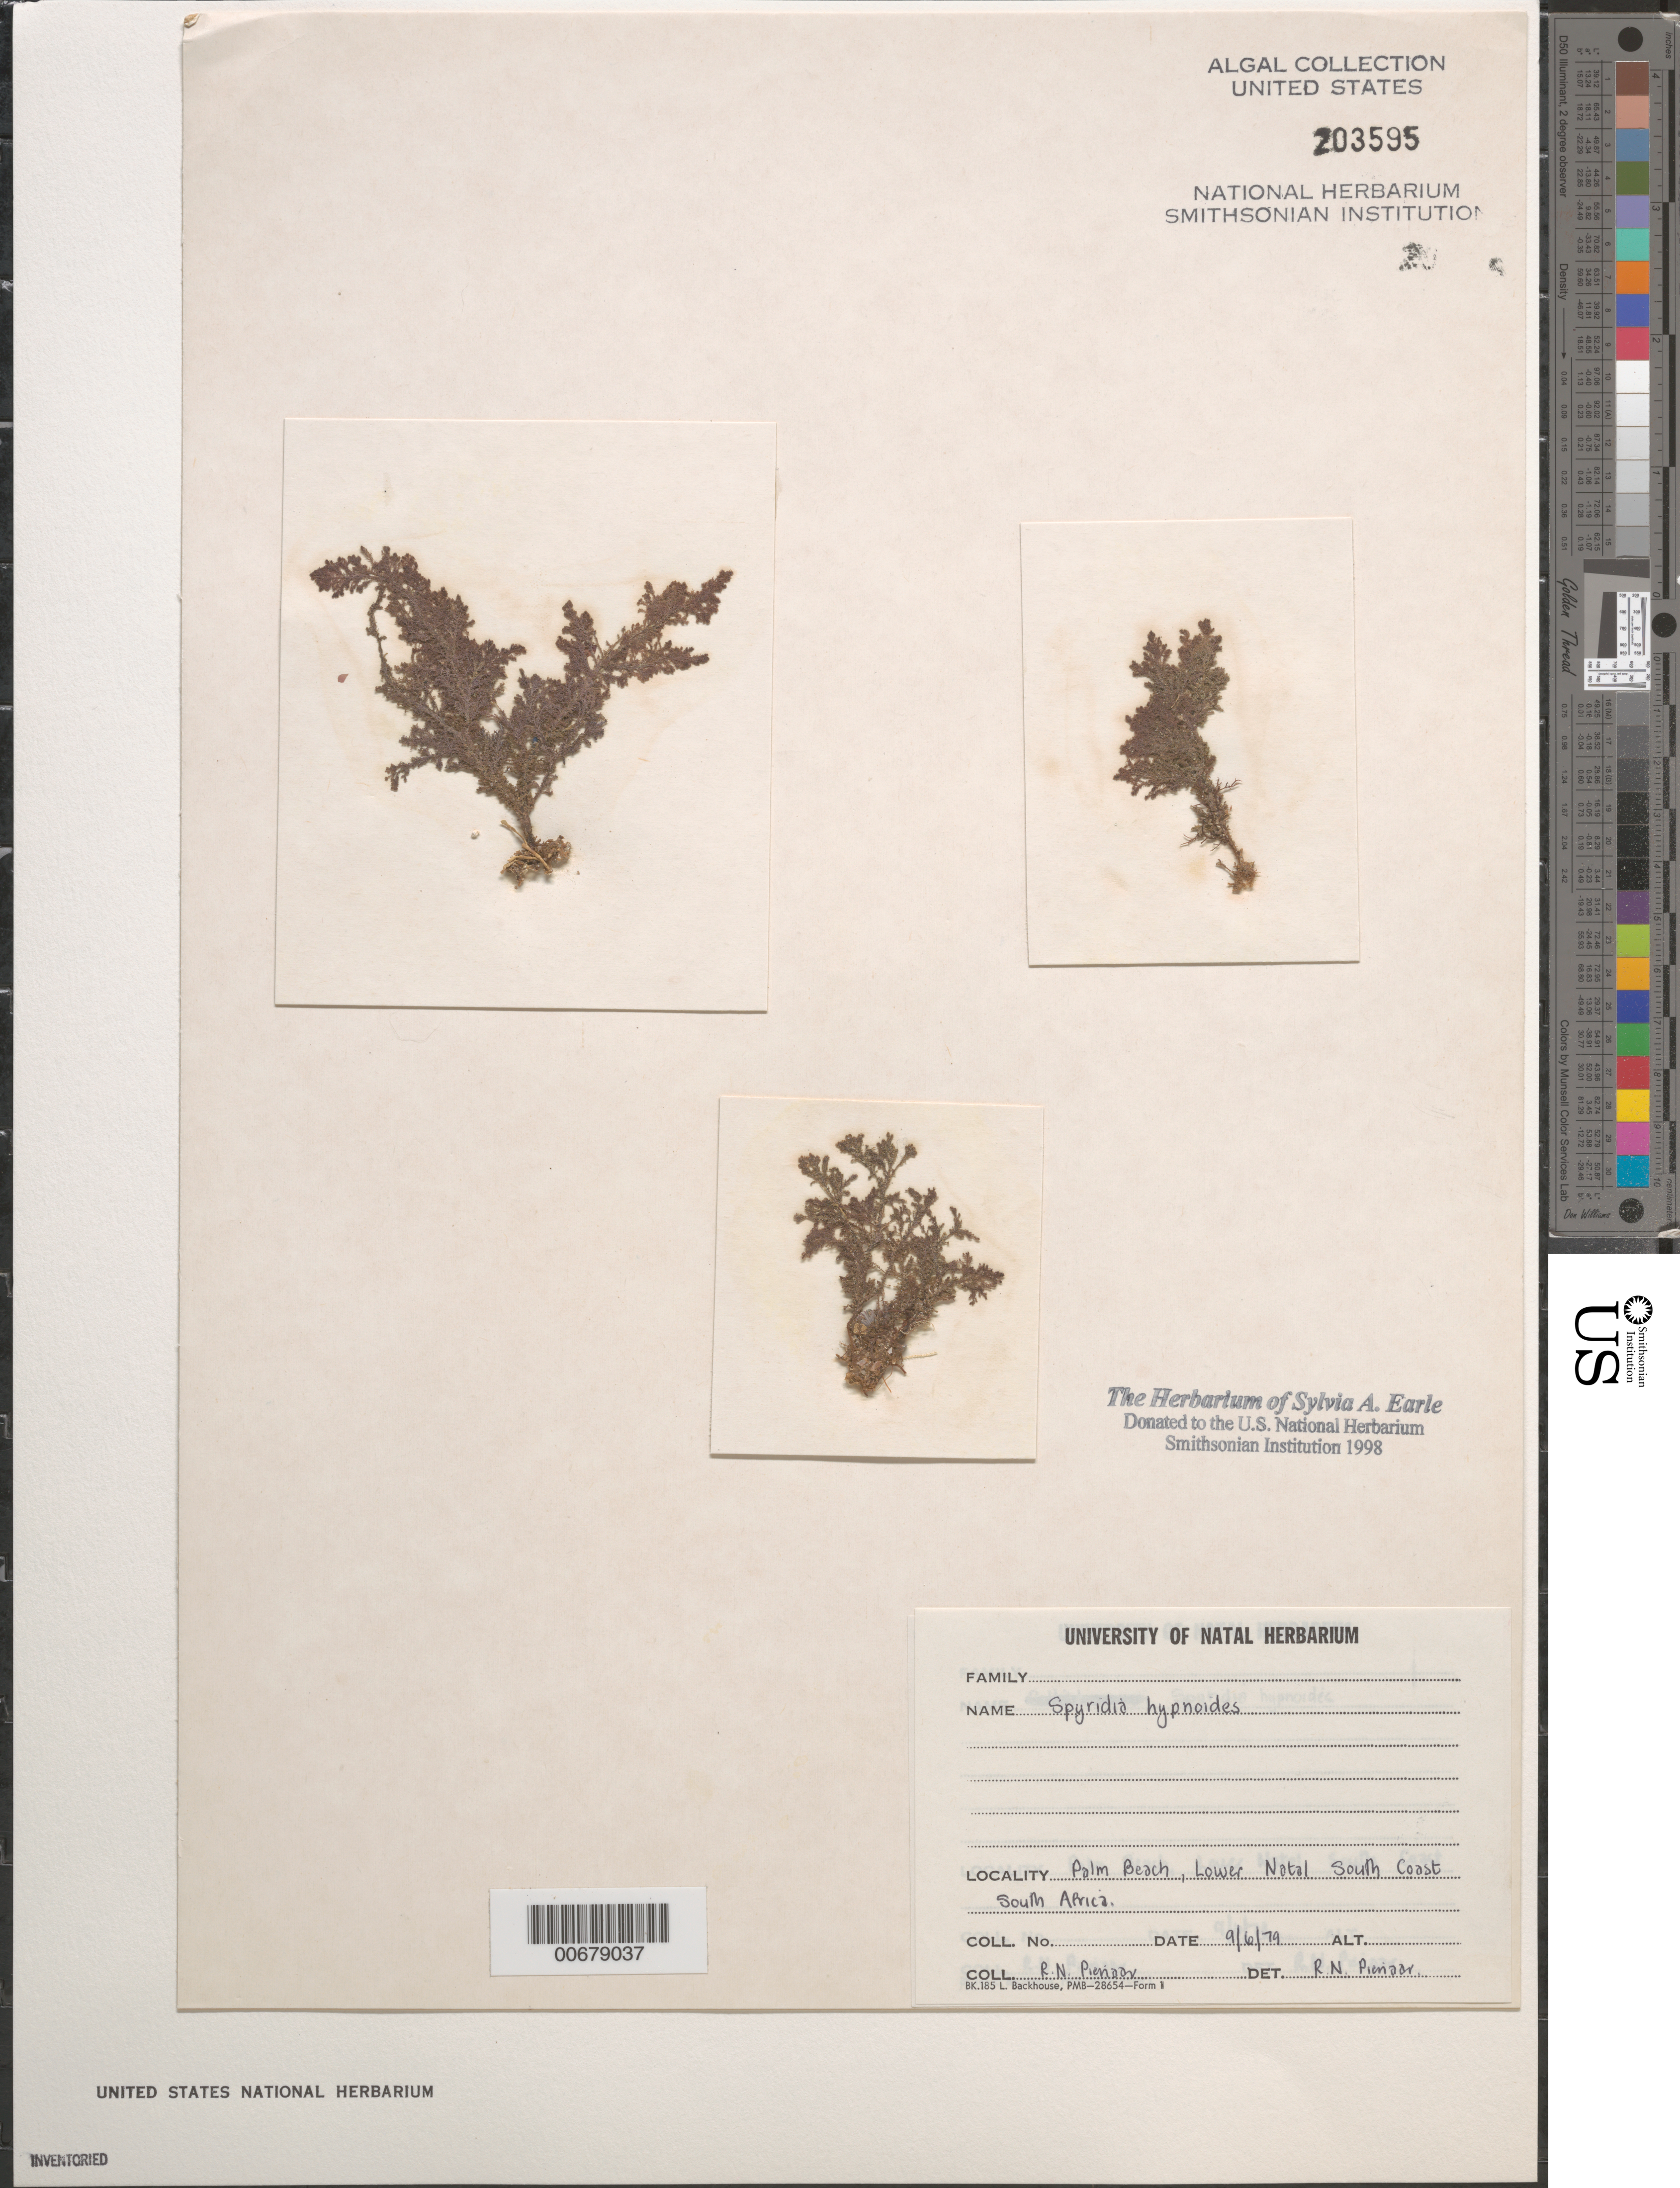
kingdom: Plantae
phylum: Rhodophyta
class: Florideophyceae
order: Ceramiales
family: Spyridiaceae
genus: Spyridia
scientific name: Spyridia hypnoides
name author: (Bory) Papenf.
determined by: Pienaar, R. N.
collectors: R. Pienaar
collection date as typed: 09 Jun 1979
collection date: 1979-06-09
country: South Africa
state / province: KwaZulu-Natal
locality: Palm Beach, South Coast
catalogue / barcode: US 203595